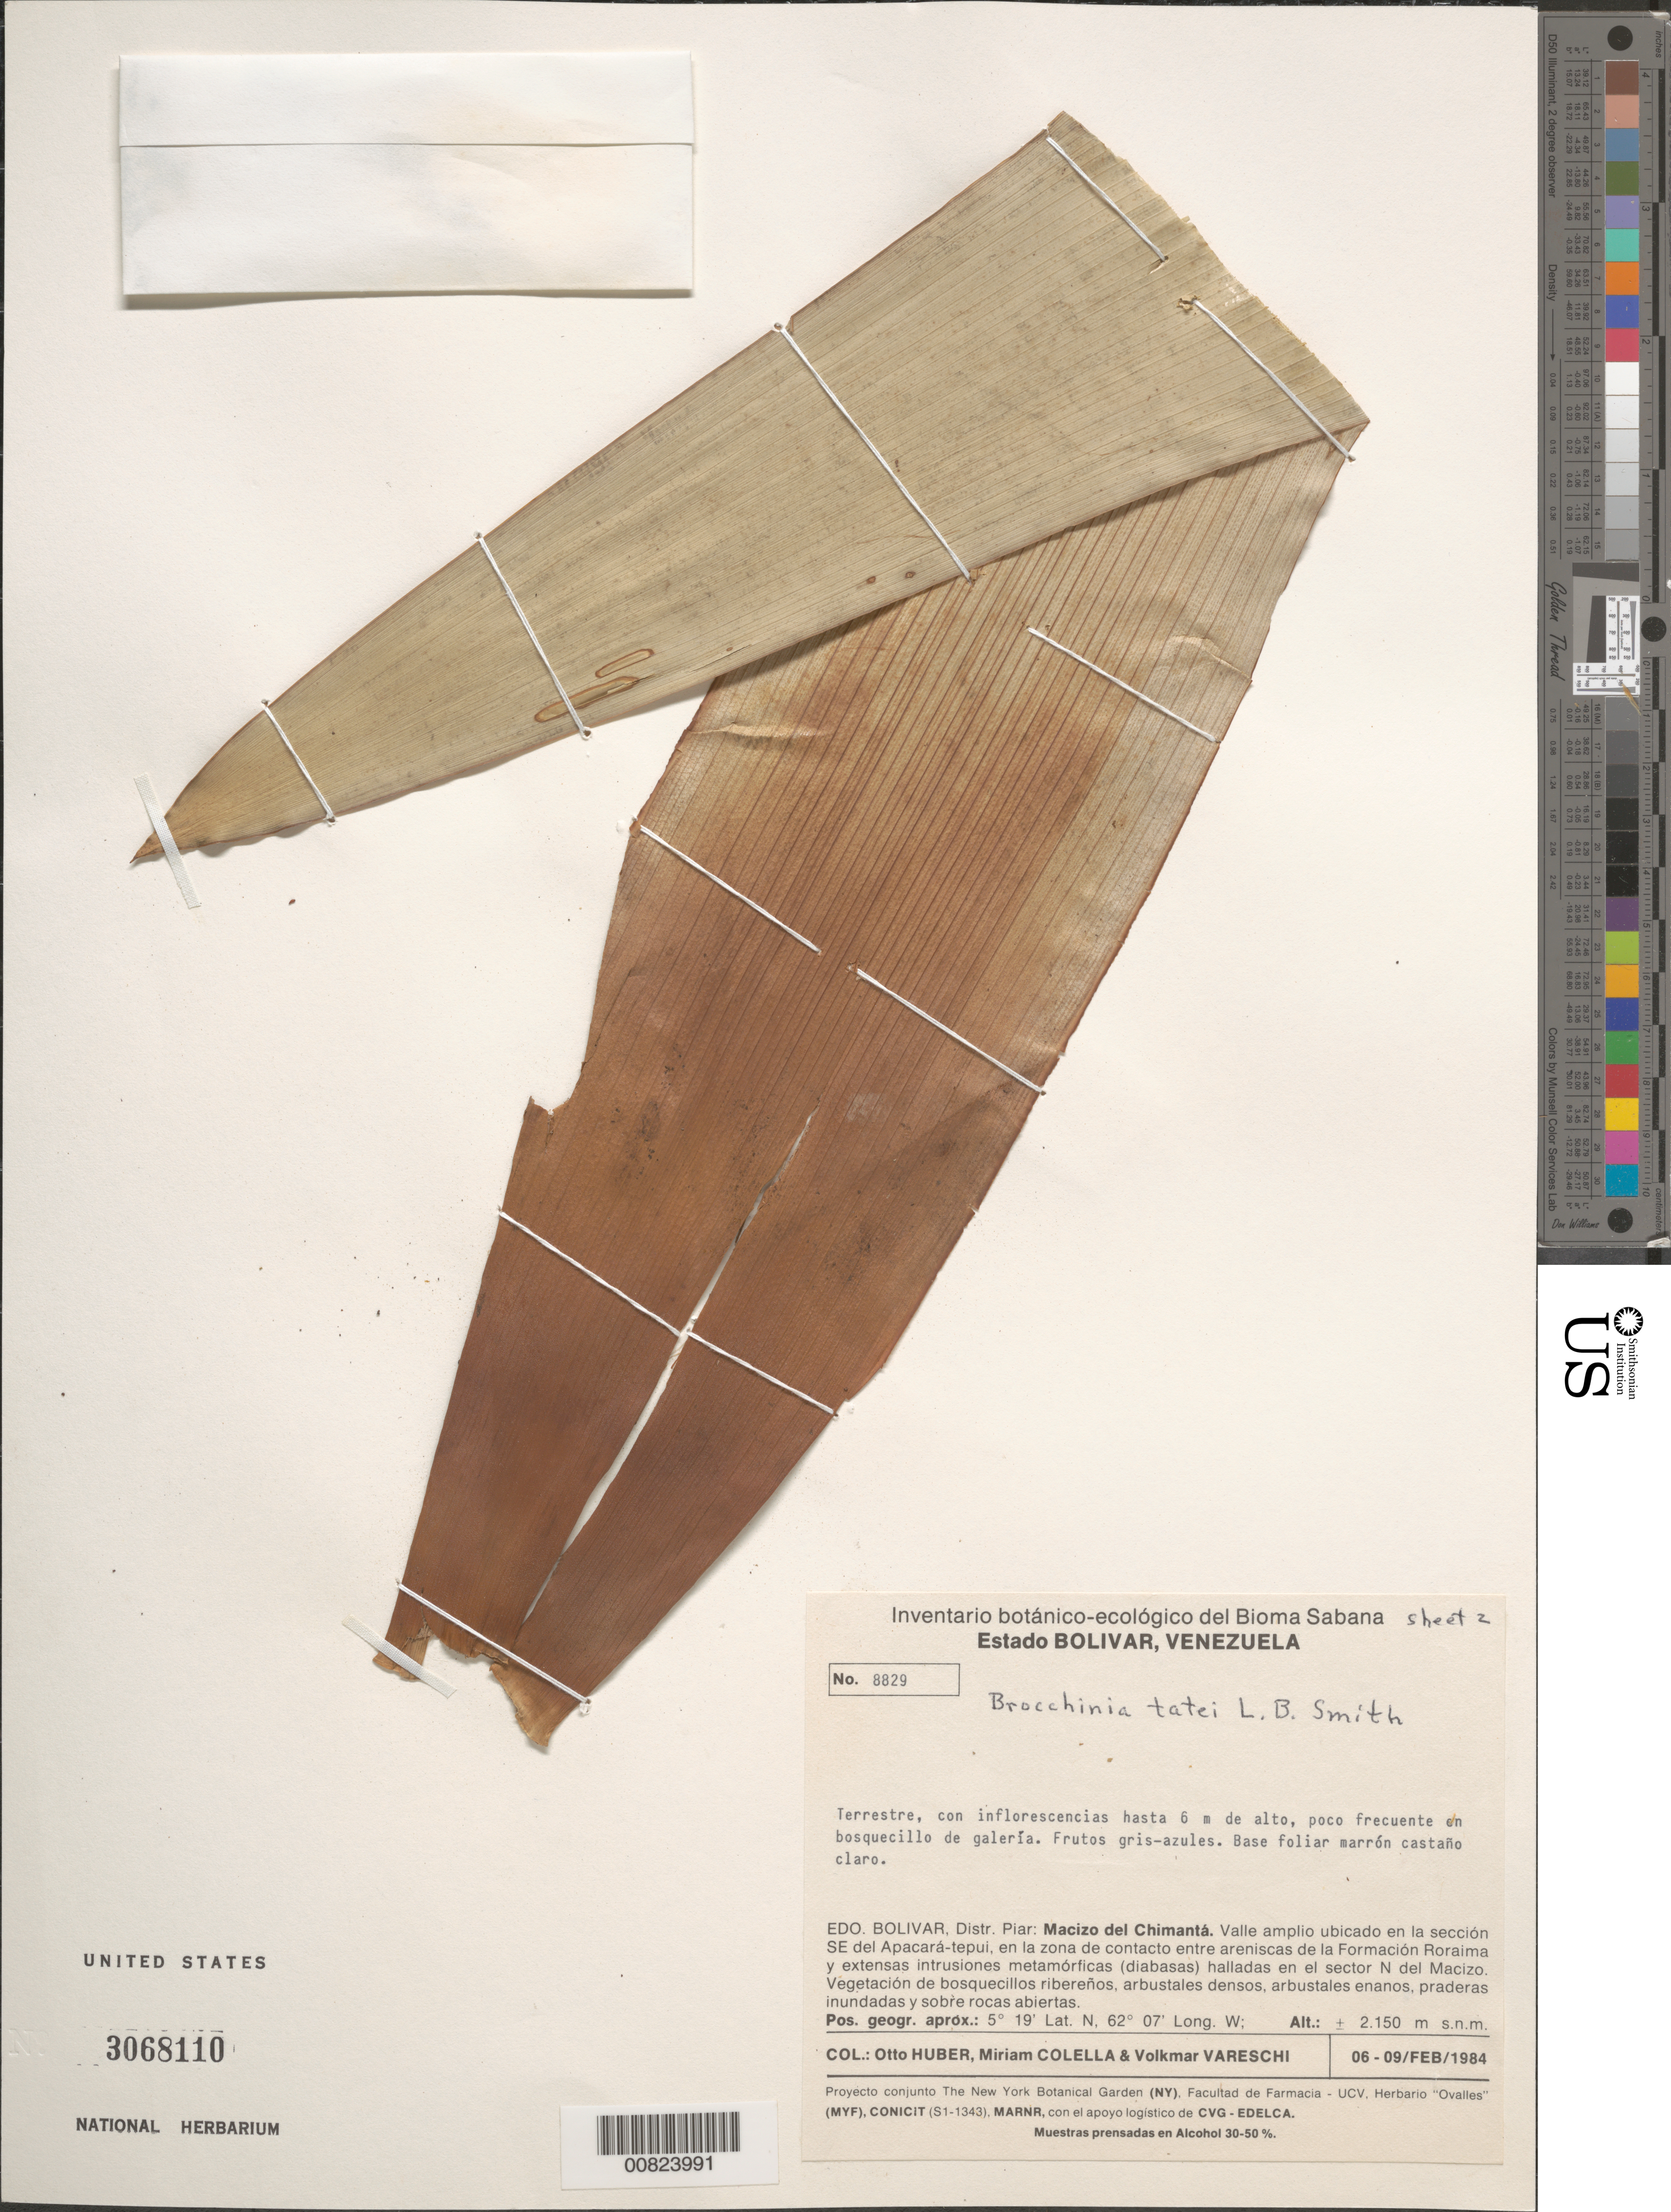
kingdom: Plantae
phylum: Tracheophyta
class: Liliopsida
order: Poales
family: Bromeliaceae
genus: Brocchinia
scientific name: Brocchinia tatei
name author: L.B. Sm.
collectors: O. Huber, M. Colella & V. Vareschi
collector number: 8829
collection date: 1984-02-06/1984-02-09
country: Venezuela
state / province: Bolivar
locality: Distr. Piar: Macizo del Chimantá. Valle amplio ubicado en la sección SE del Apacará-tepui, en la zona de contacto entre areniscas de la Formación Roraima y extensas intrusiones metamórficas (diabasas) halladas en el sector N del Macizo.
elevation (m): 2150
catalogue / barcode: US 3068110